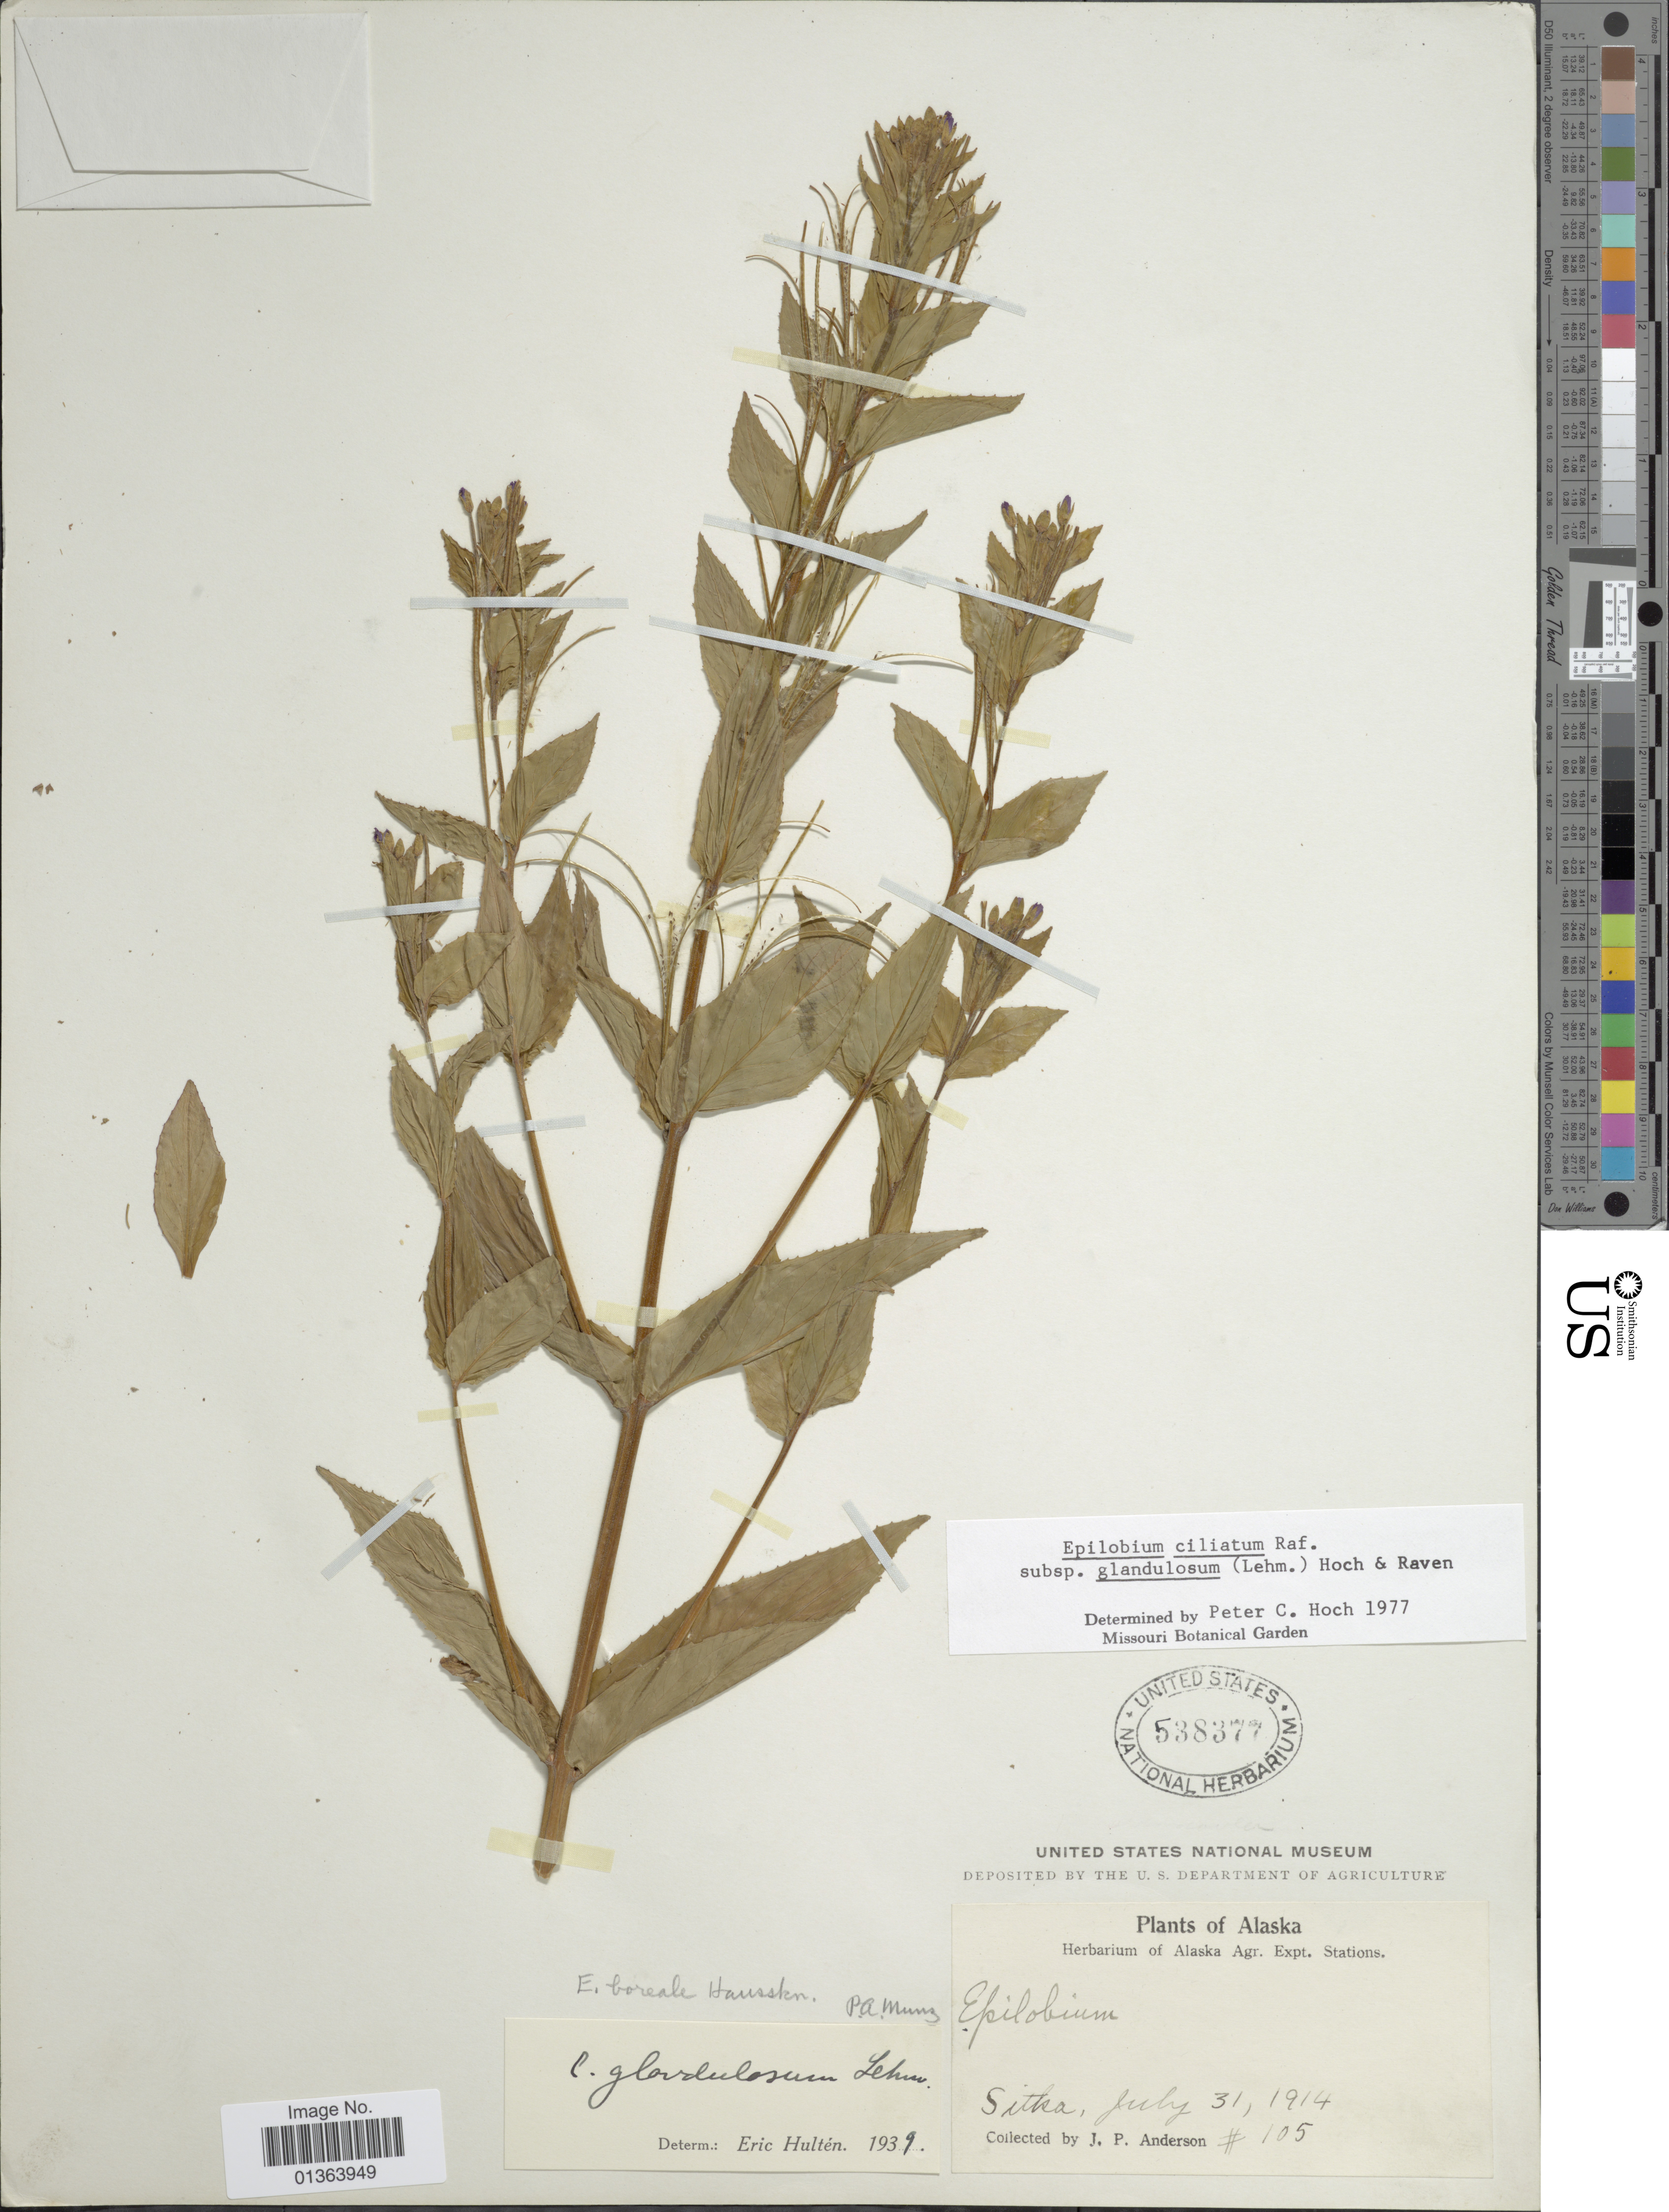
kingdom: Plantae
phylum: Tracheophyta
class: Magnoliopsida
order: Myrtales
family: Onagraceae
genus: Epilobium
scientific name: Epilobium ciliatum subsp. glandulosum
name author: (Lehm.) Hoch & P.H. Raven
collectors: J. P. Anderson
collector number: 105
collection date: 1914-07-31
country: United States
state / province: Alaska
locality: Sitka.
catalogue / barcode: US 538377